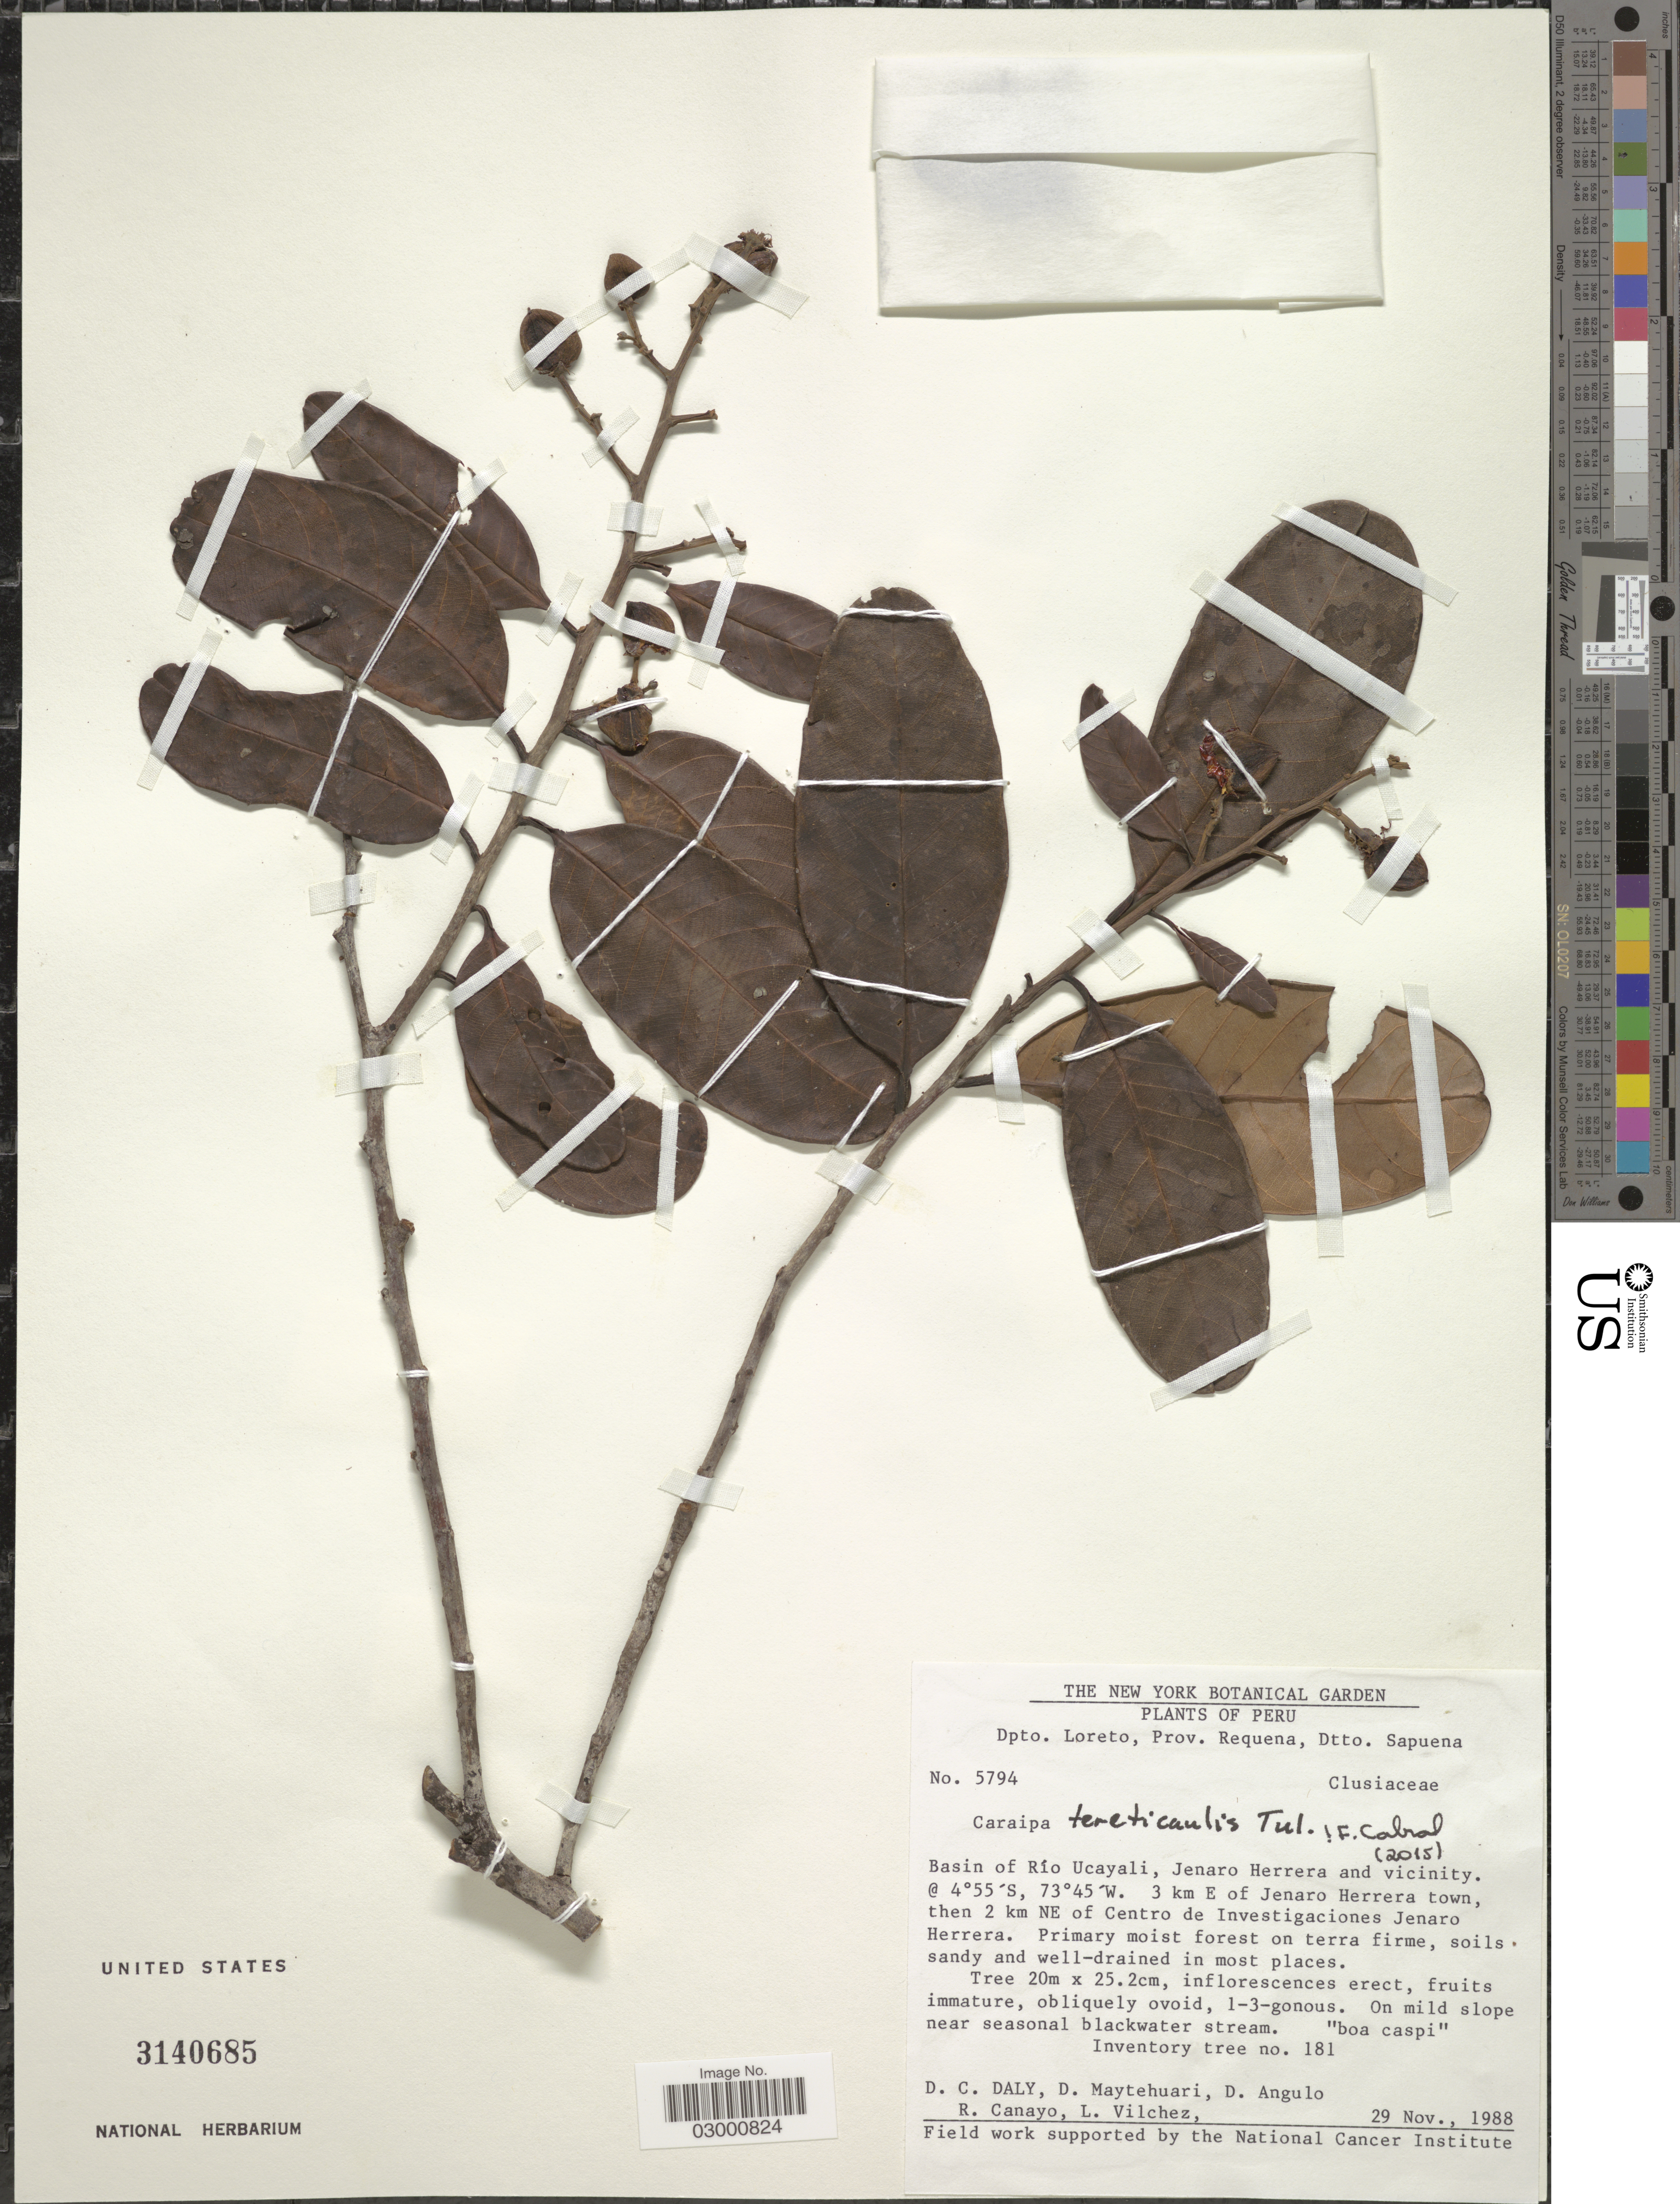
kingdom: Plantae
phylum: Tracheophyta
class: Magnoliopsida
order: Malpighiales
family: Calophyllaceae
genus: Caraipa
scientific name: Caraipa tereticaulis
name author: Tul.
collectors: D. C. Daly, D. Maytehuari, D. Angulo, R. Canayo & L. Vilchez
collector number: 5794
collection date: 1988-11-29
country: Peru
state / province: Loreto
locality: Dpto. Loreto, Prov. Requena, Dtto. Sapuena. Basin of Río Ucayali, Jenaro Herrera and vicinity. 3 km E of Jenaro Herrera town, then 2 km NE of Centro de Investigaciones Jenaro Herrera.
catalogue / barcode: US 3140685